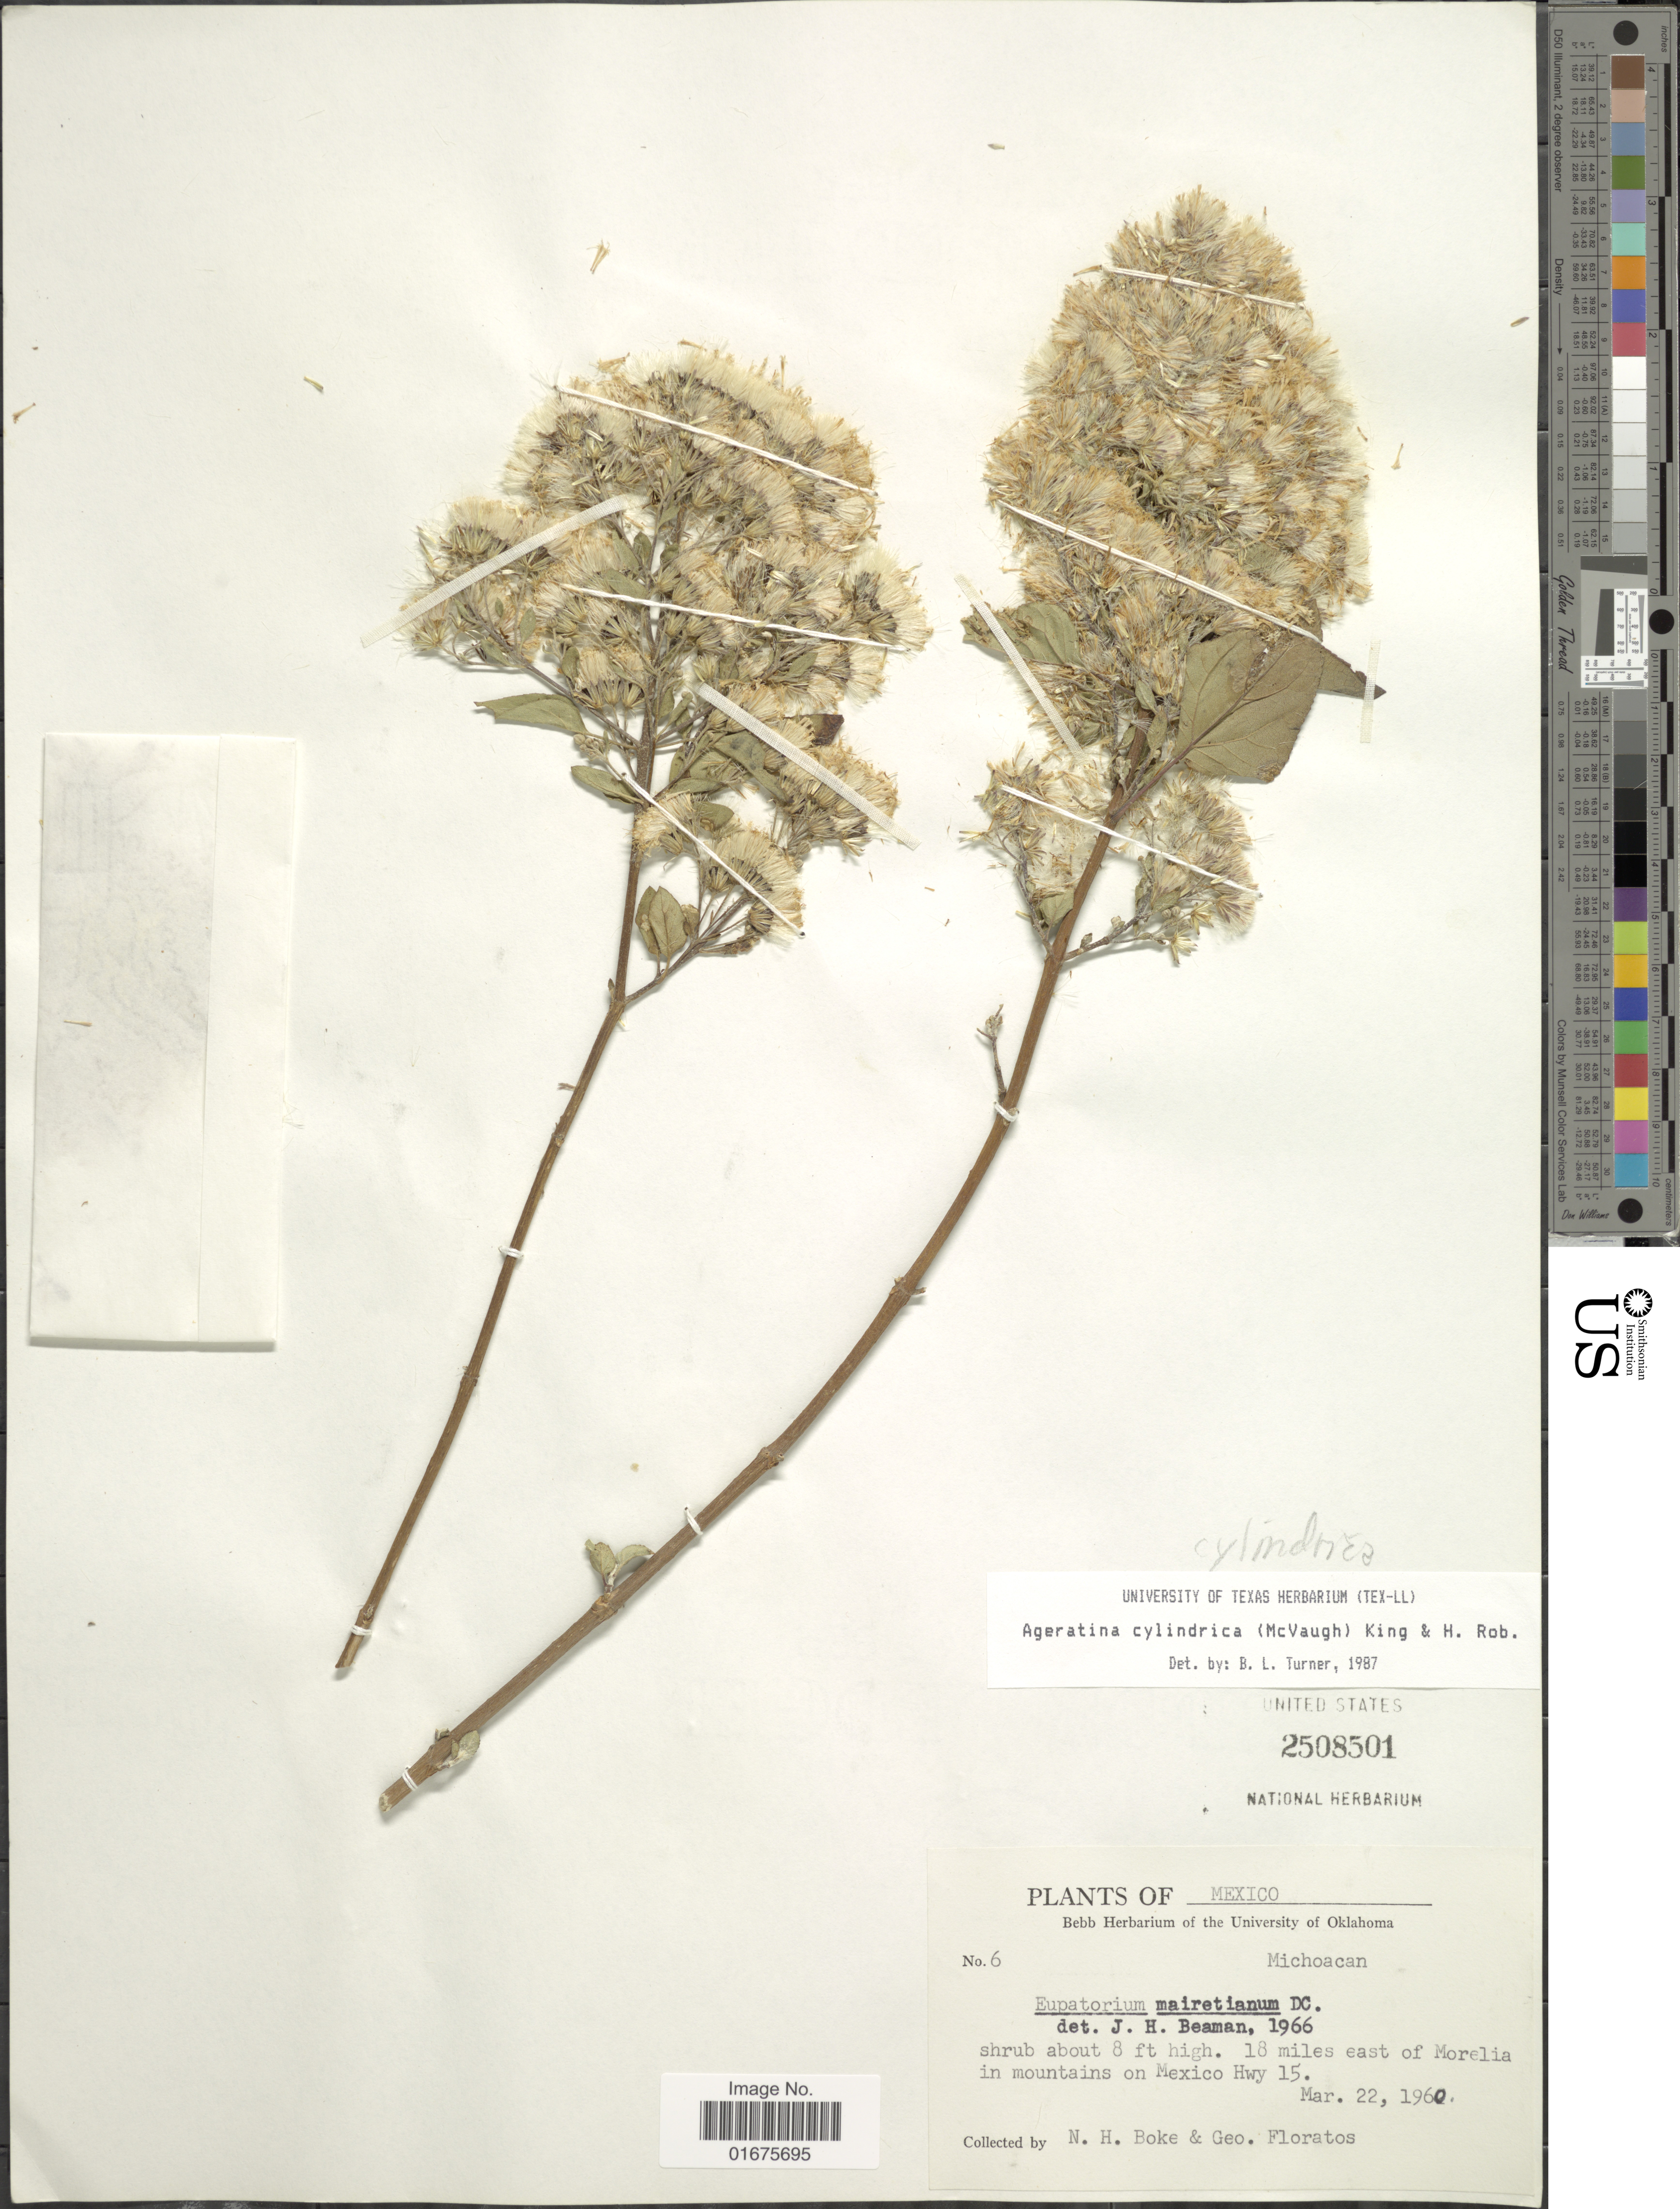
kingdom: Plantae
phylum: Tracheophyta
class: Magnoliopsida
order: Asterales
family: Asteraceae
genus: Ageratina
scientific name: Ageratina cylindrica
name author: (Mc Vaugh) R.M. King & H. Rob.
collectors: N. Boke & G. Floratos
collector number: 6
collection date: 1960-03-22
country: Mexico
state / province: Michoacán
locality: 18 miles east of Morelia in mountains on Mexico Hwy 15.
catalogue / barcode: US 2508501